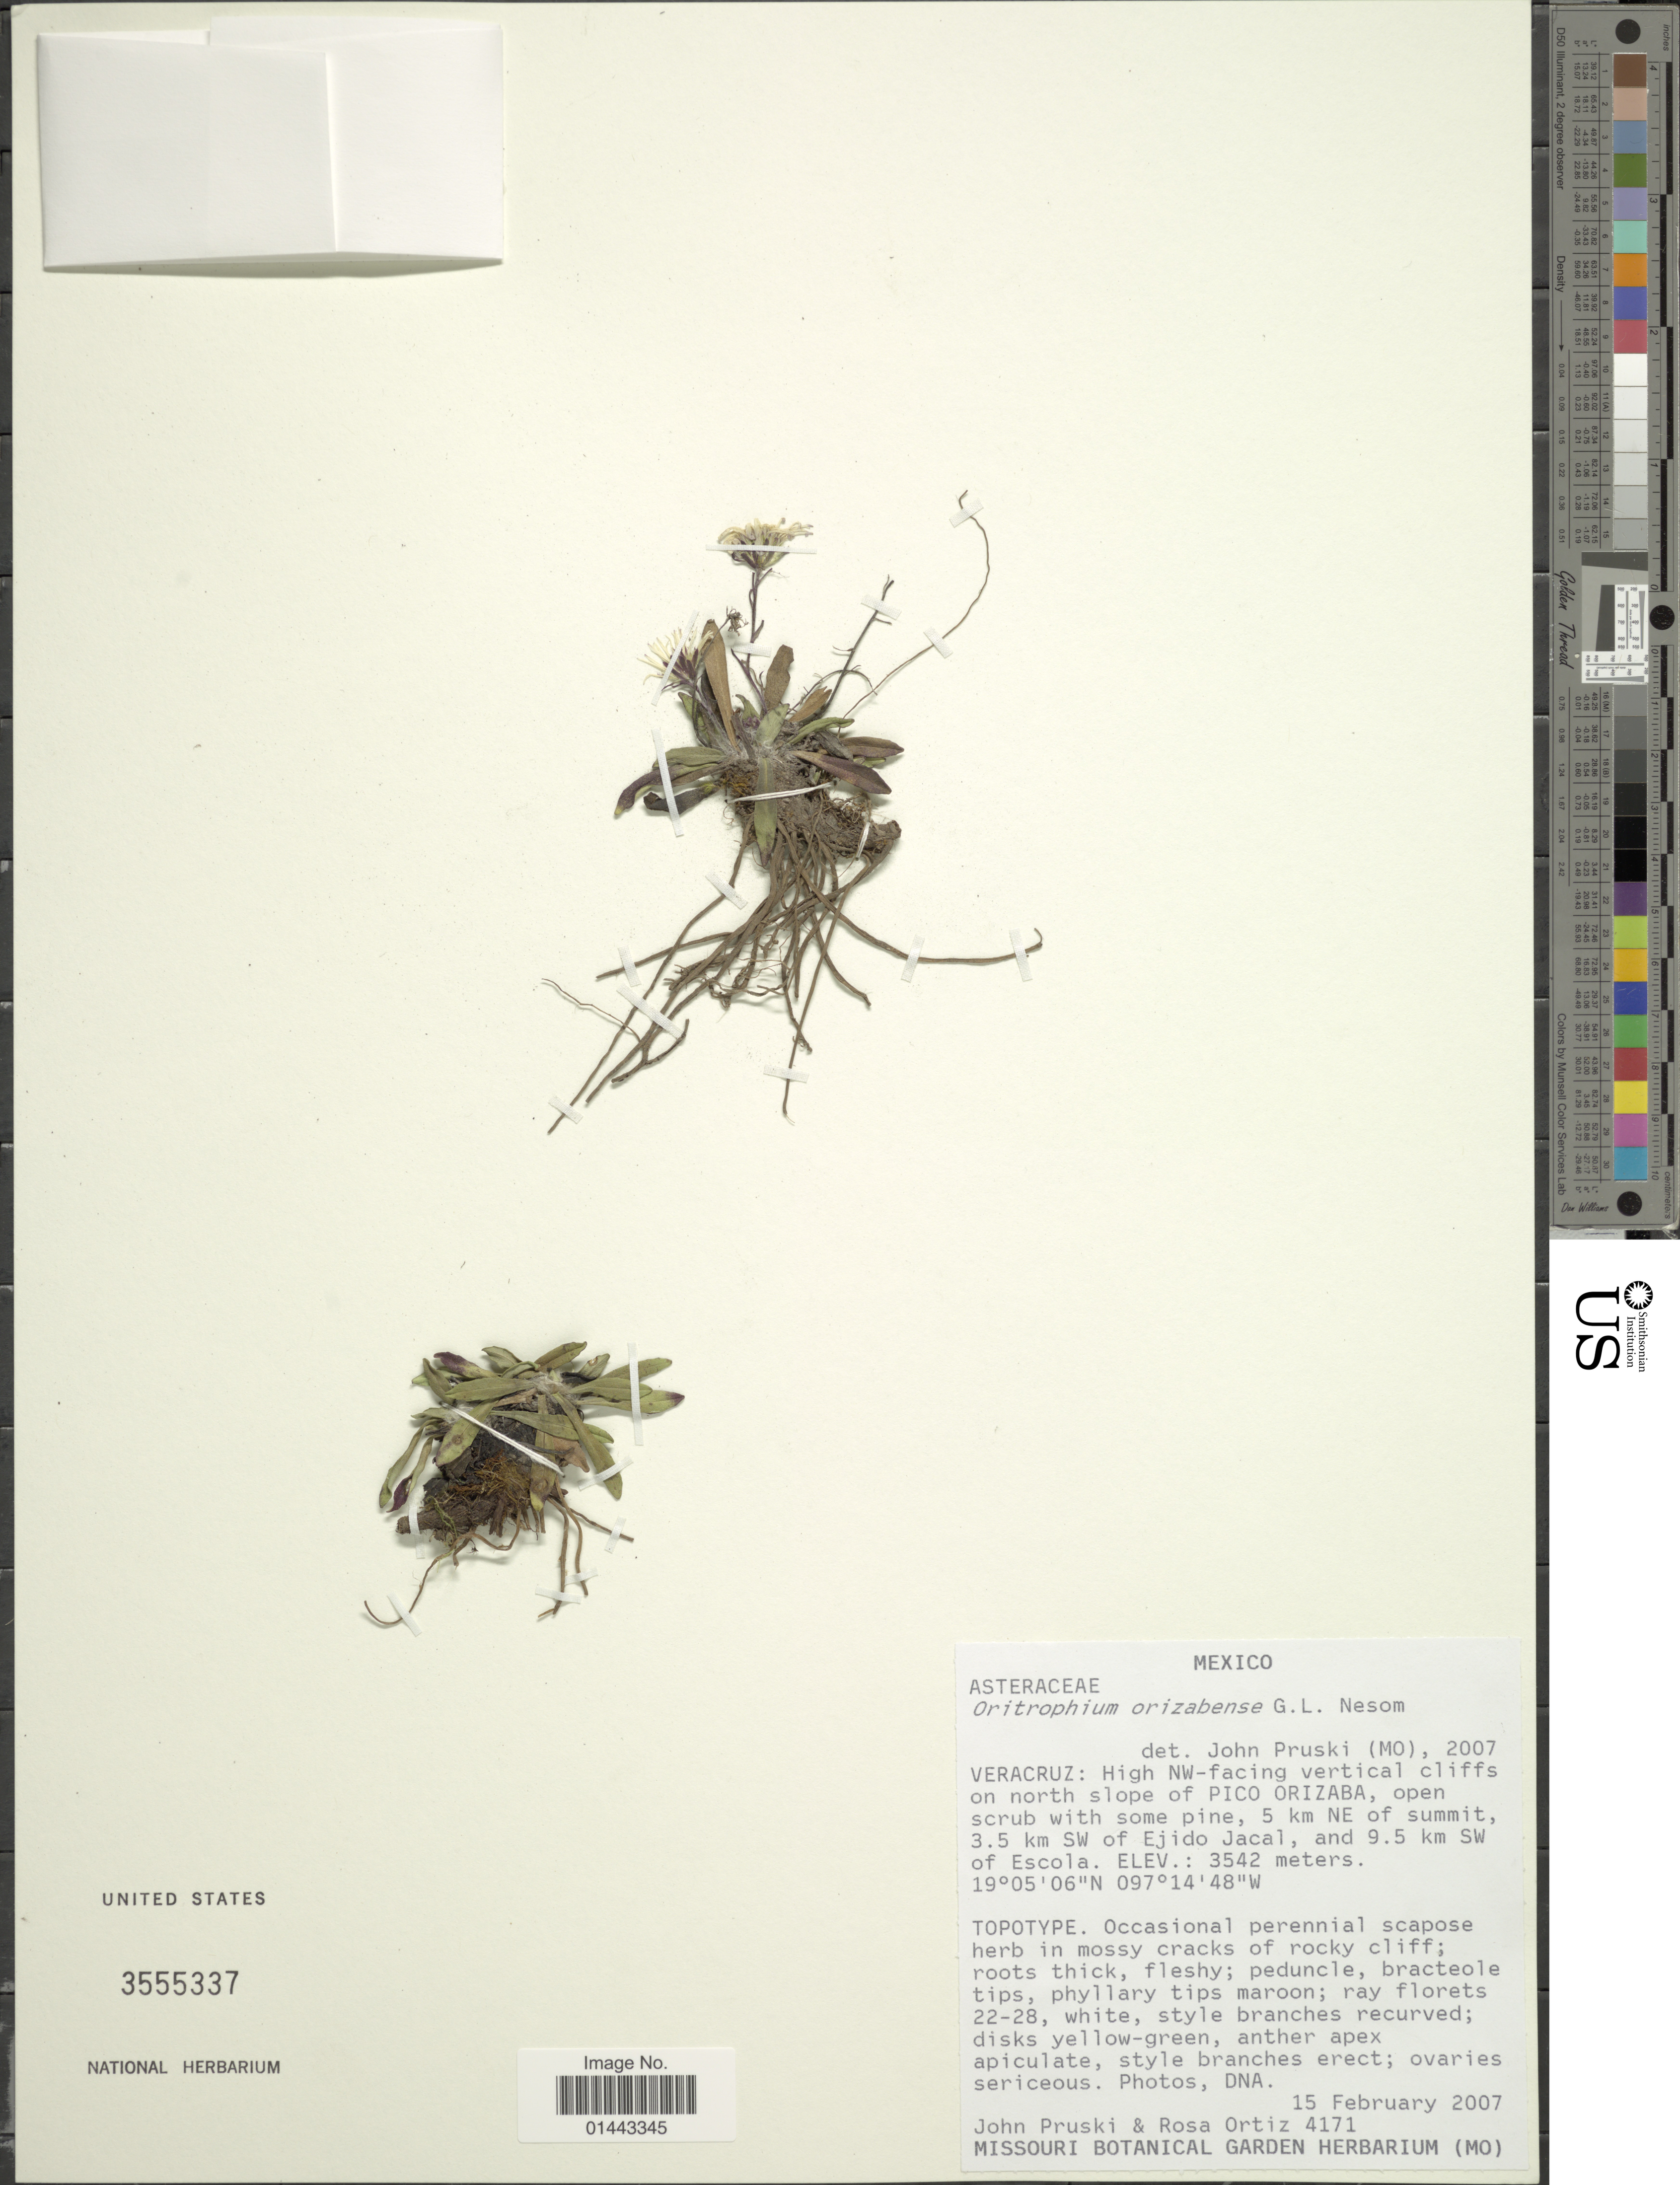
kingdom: Plantae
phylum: Tracheophyta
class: Magnoliopsida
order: Asterales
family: Asteraceae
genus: Oritrophium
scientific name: Oritrophium orizabense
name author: G.L. Nesom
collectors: J. F. Pruski & R. Ortiz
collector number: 4171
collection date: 2007-02-15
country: Mexico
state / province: Veracruz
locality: north slope of Pico Orizaba, pen scrub with some pine, 5 km NE of summit, 3.5 km SW of Ejido Jacal, and 9.5 km SW of Escola.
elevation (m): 3542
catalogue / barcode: US 3555337